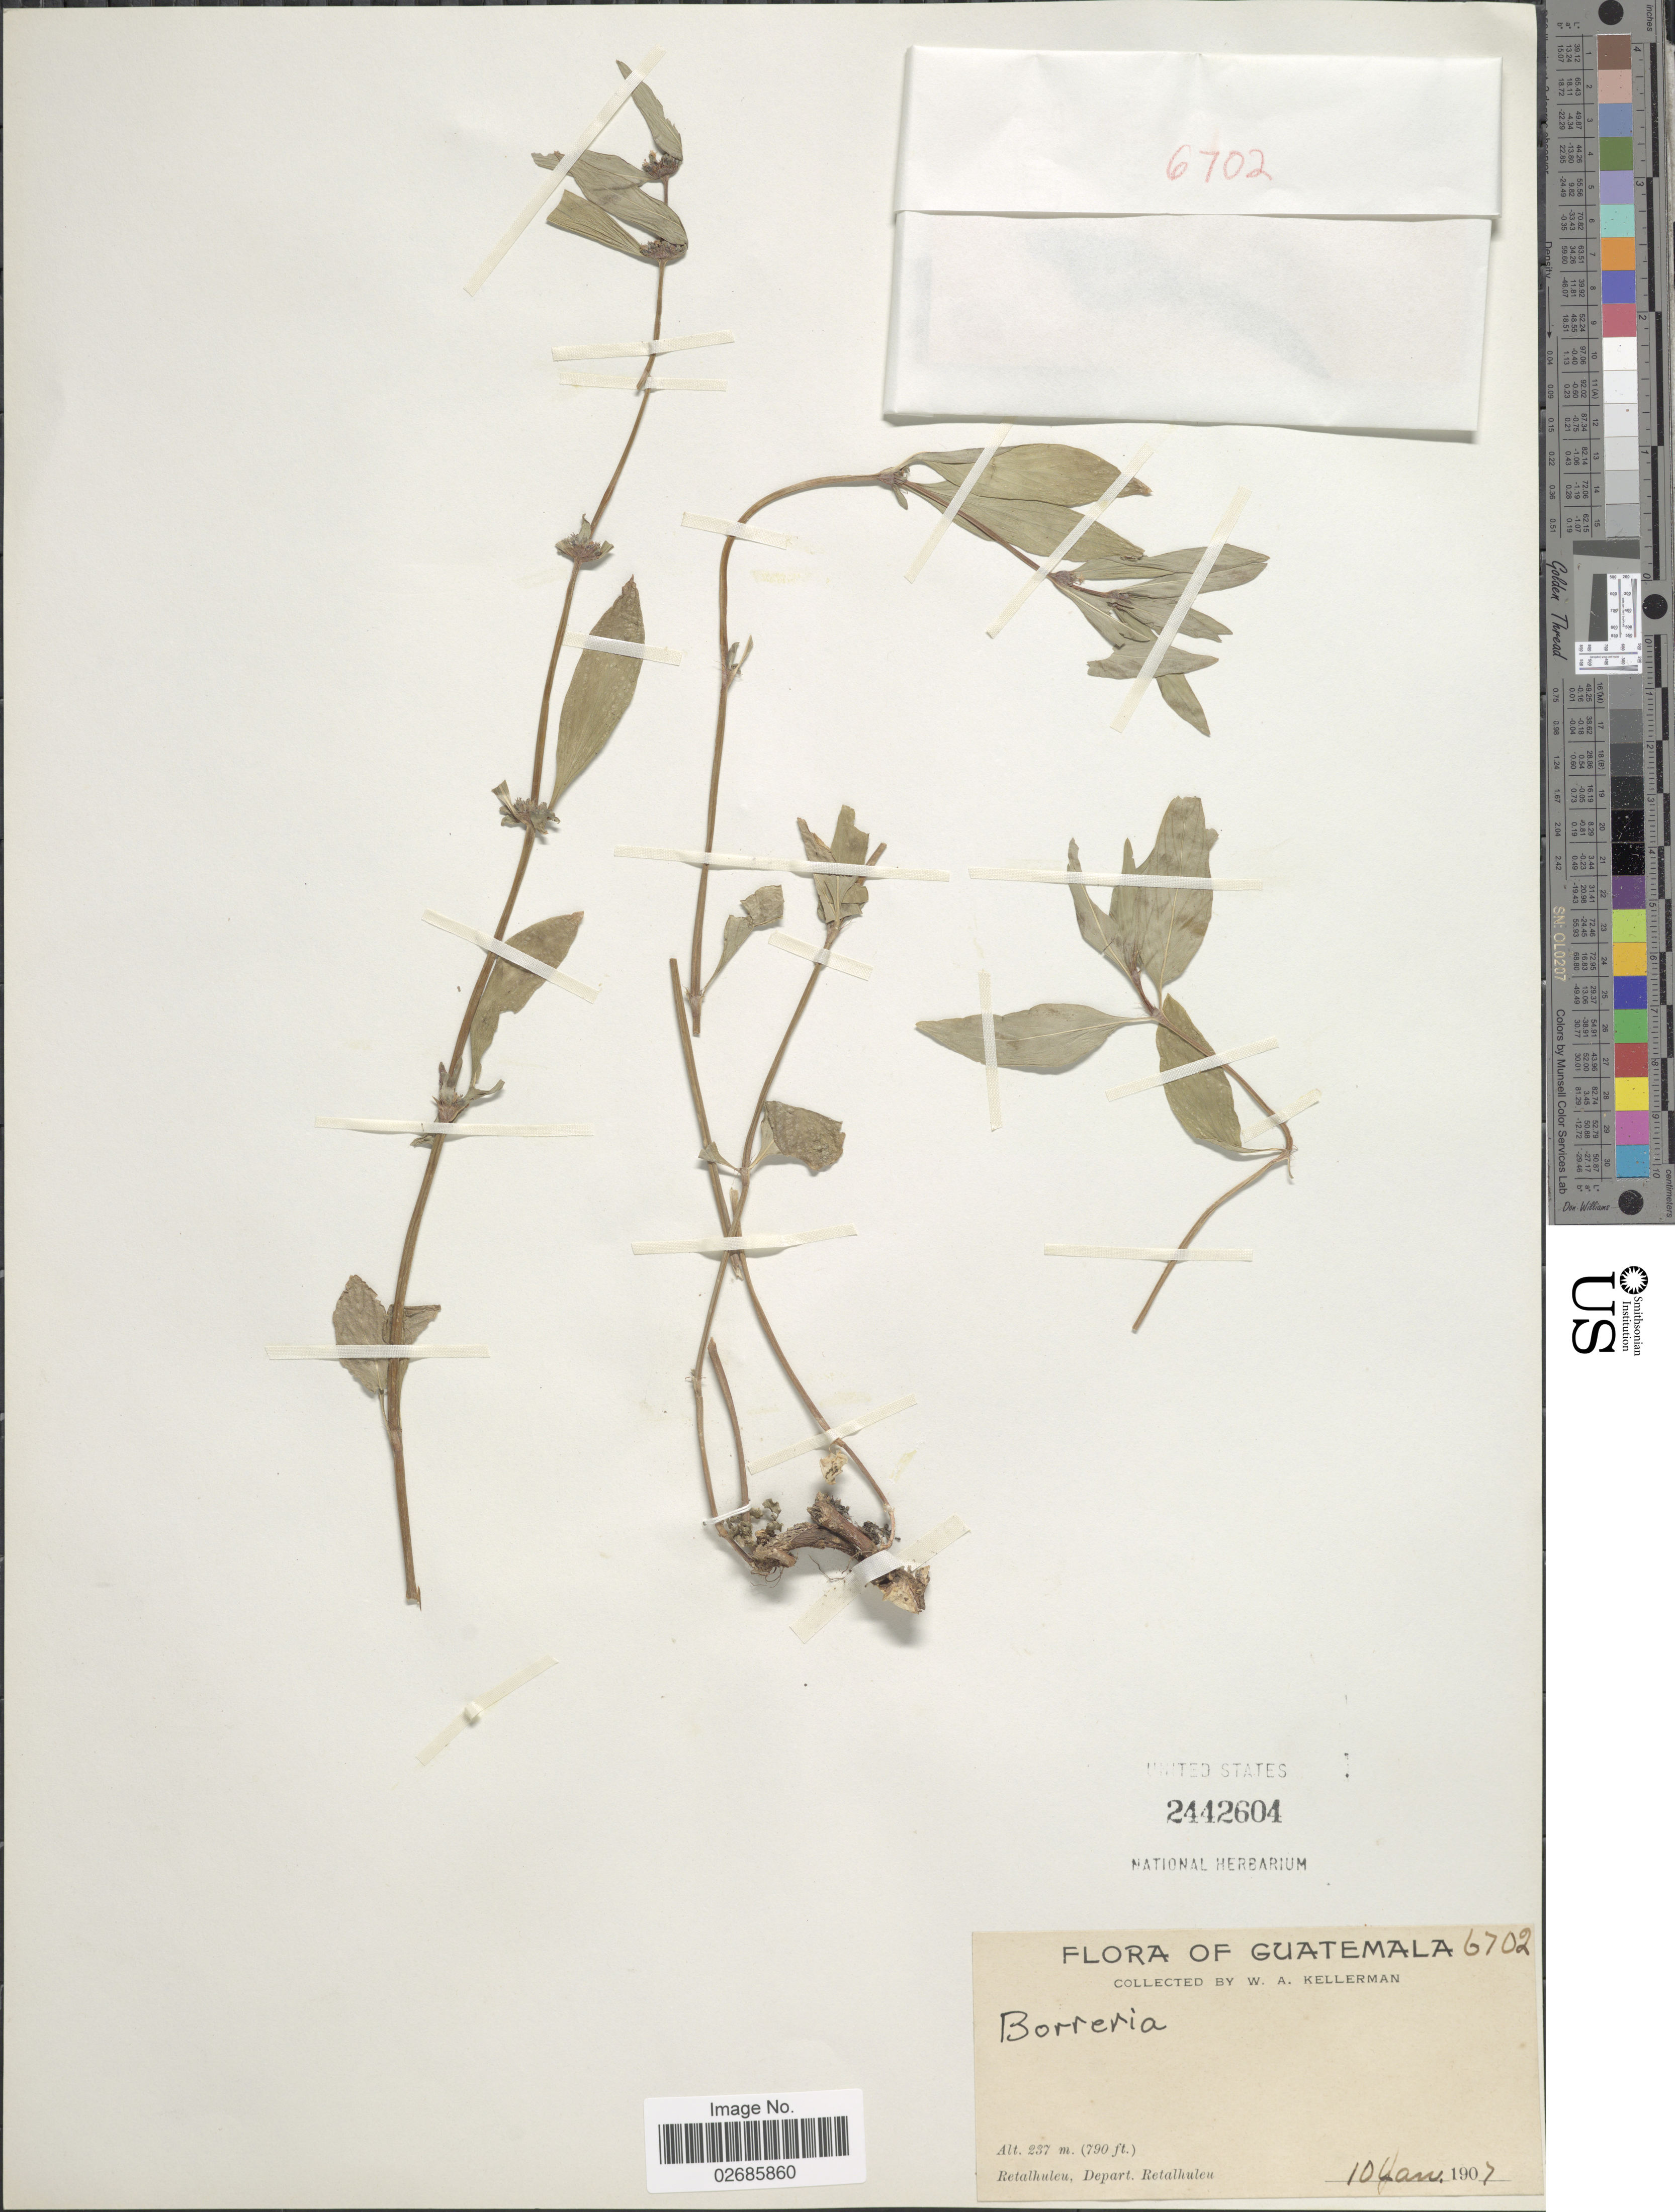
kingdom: Plantae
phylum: Tracheophyta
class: Magnoliopsida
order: Gentianales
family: Rubiaceae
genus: Borreria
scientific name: Borreria sp.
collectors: W. Kellerman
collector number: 6702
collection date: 1907-01-10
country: Guatemala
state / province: Retalhuleu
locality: Retalhuleu, Depart. Retalhuleu.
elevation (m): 237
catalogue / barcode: US 2442604